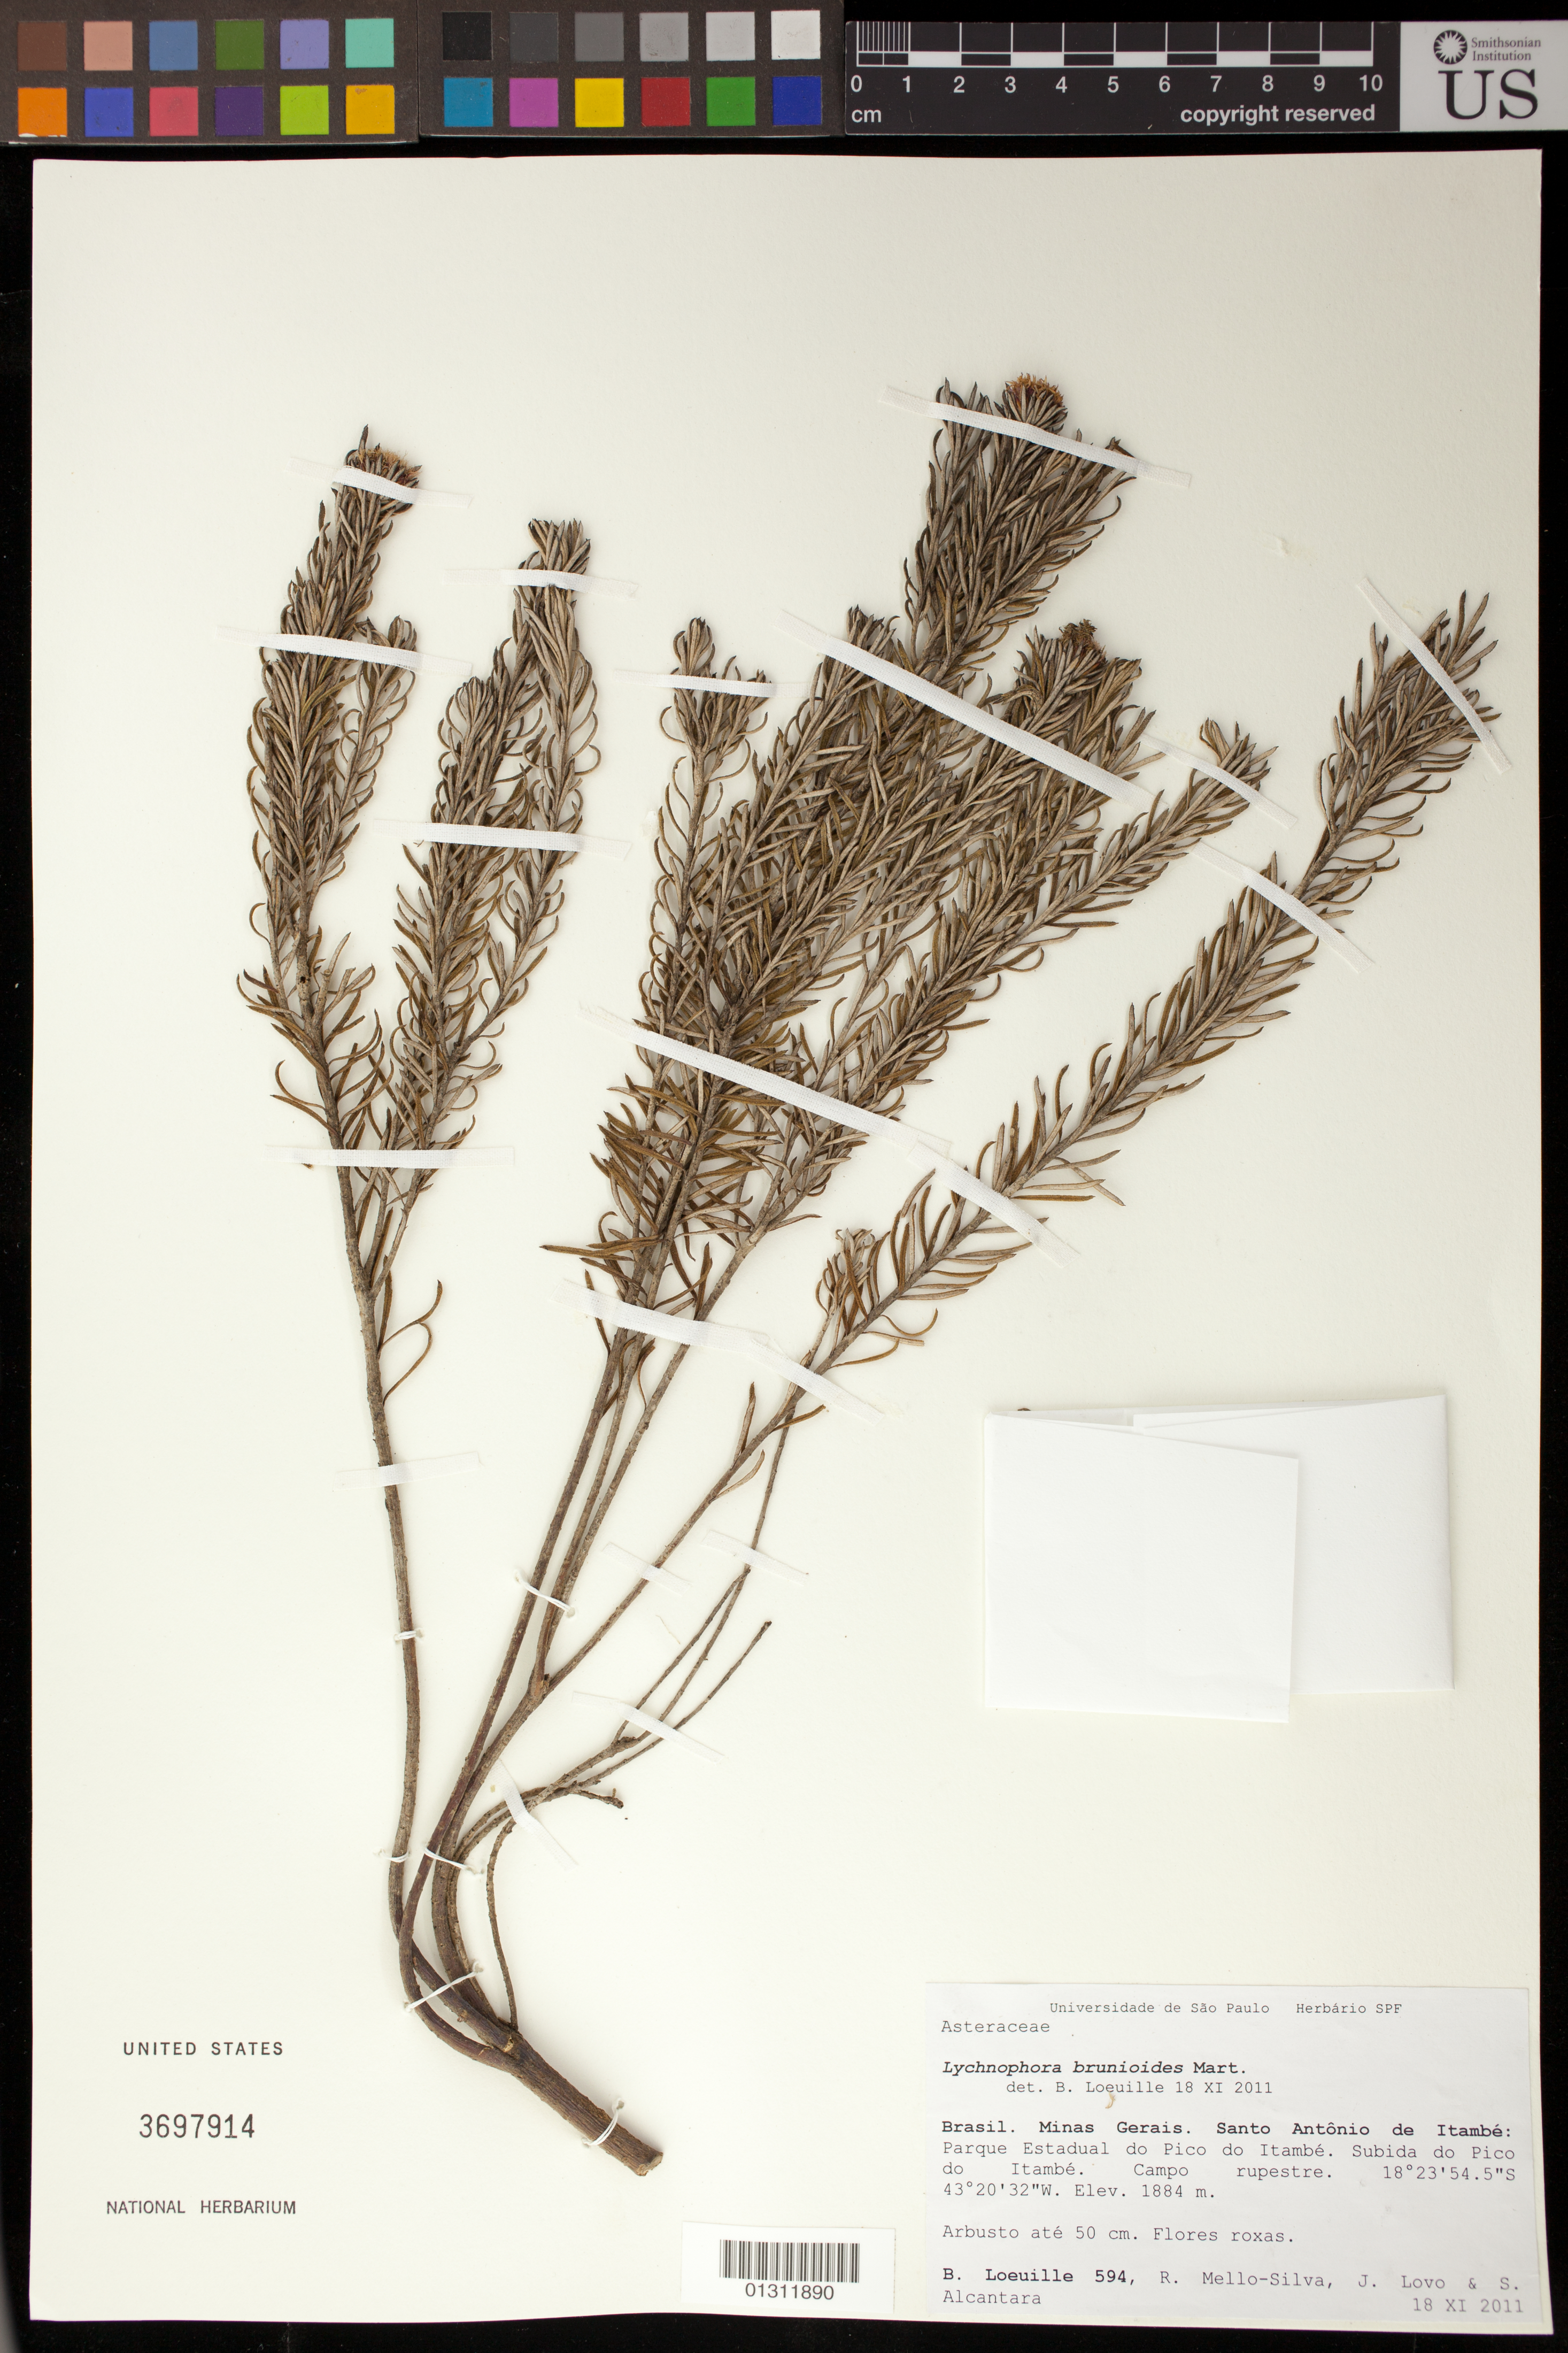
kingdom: Plantae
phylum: Tracheophyta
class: Magnoliopsida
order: Asterales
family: Asteraceae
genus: Lychnophora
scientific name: Lychnophora brunioides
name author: Mart.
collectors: B. Loeuille, R. Mello-Silva, J. Lovo & S. Alcantara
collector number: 594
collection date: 2011-11-18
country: Brazil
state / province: Minas Gerais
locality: Santo Antonio de Itambe: Parque Estadual do Pico do Itambe.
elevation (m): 1884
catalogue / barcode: US 3697914